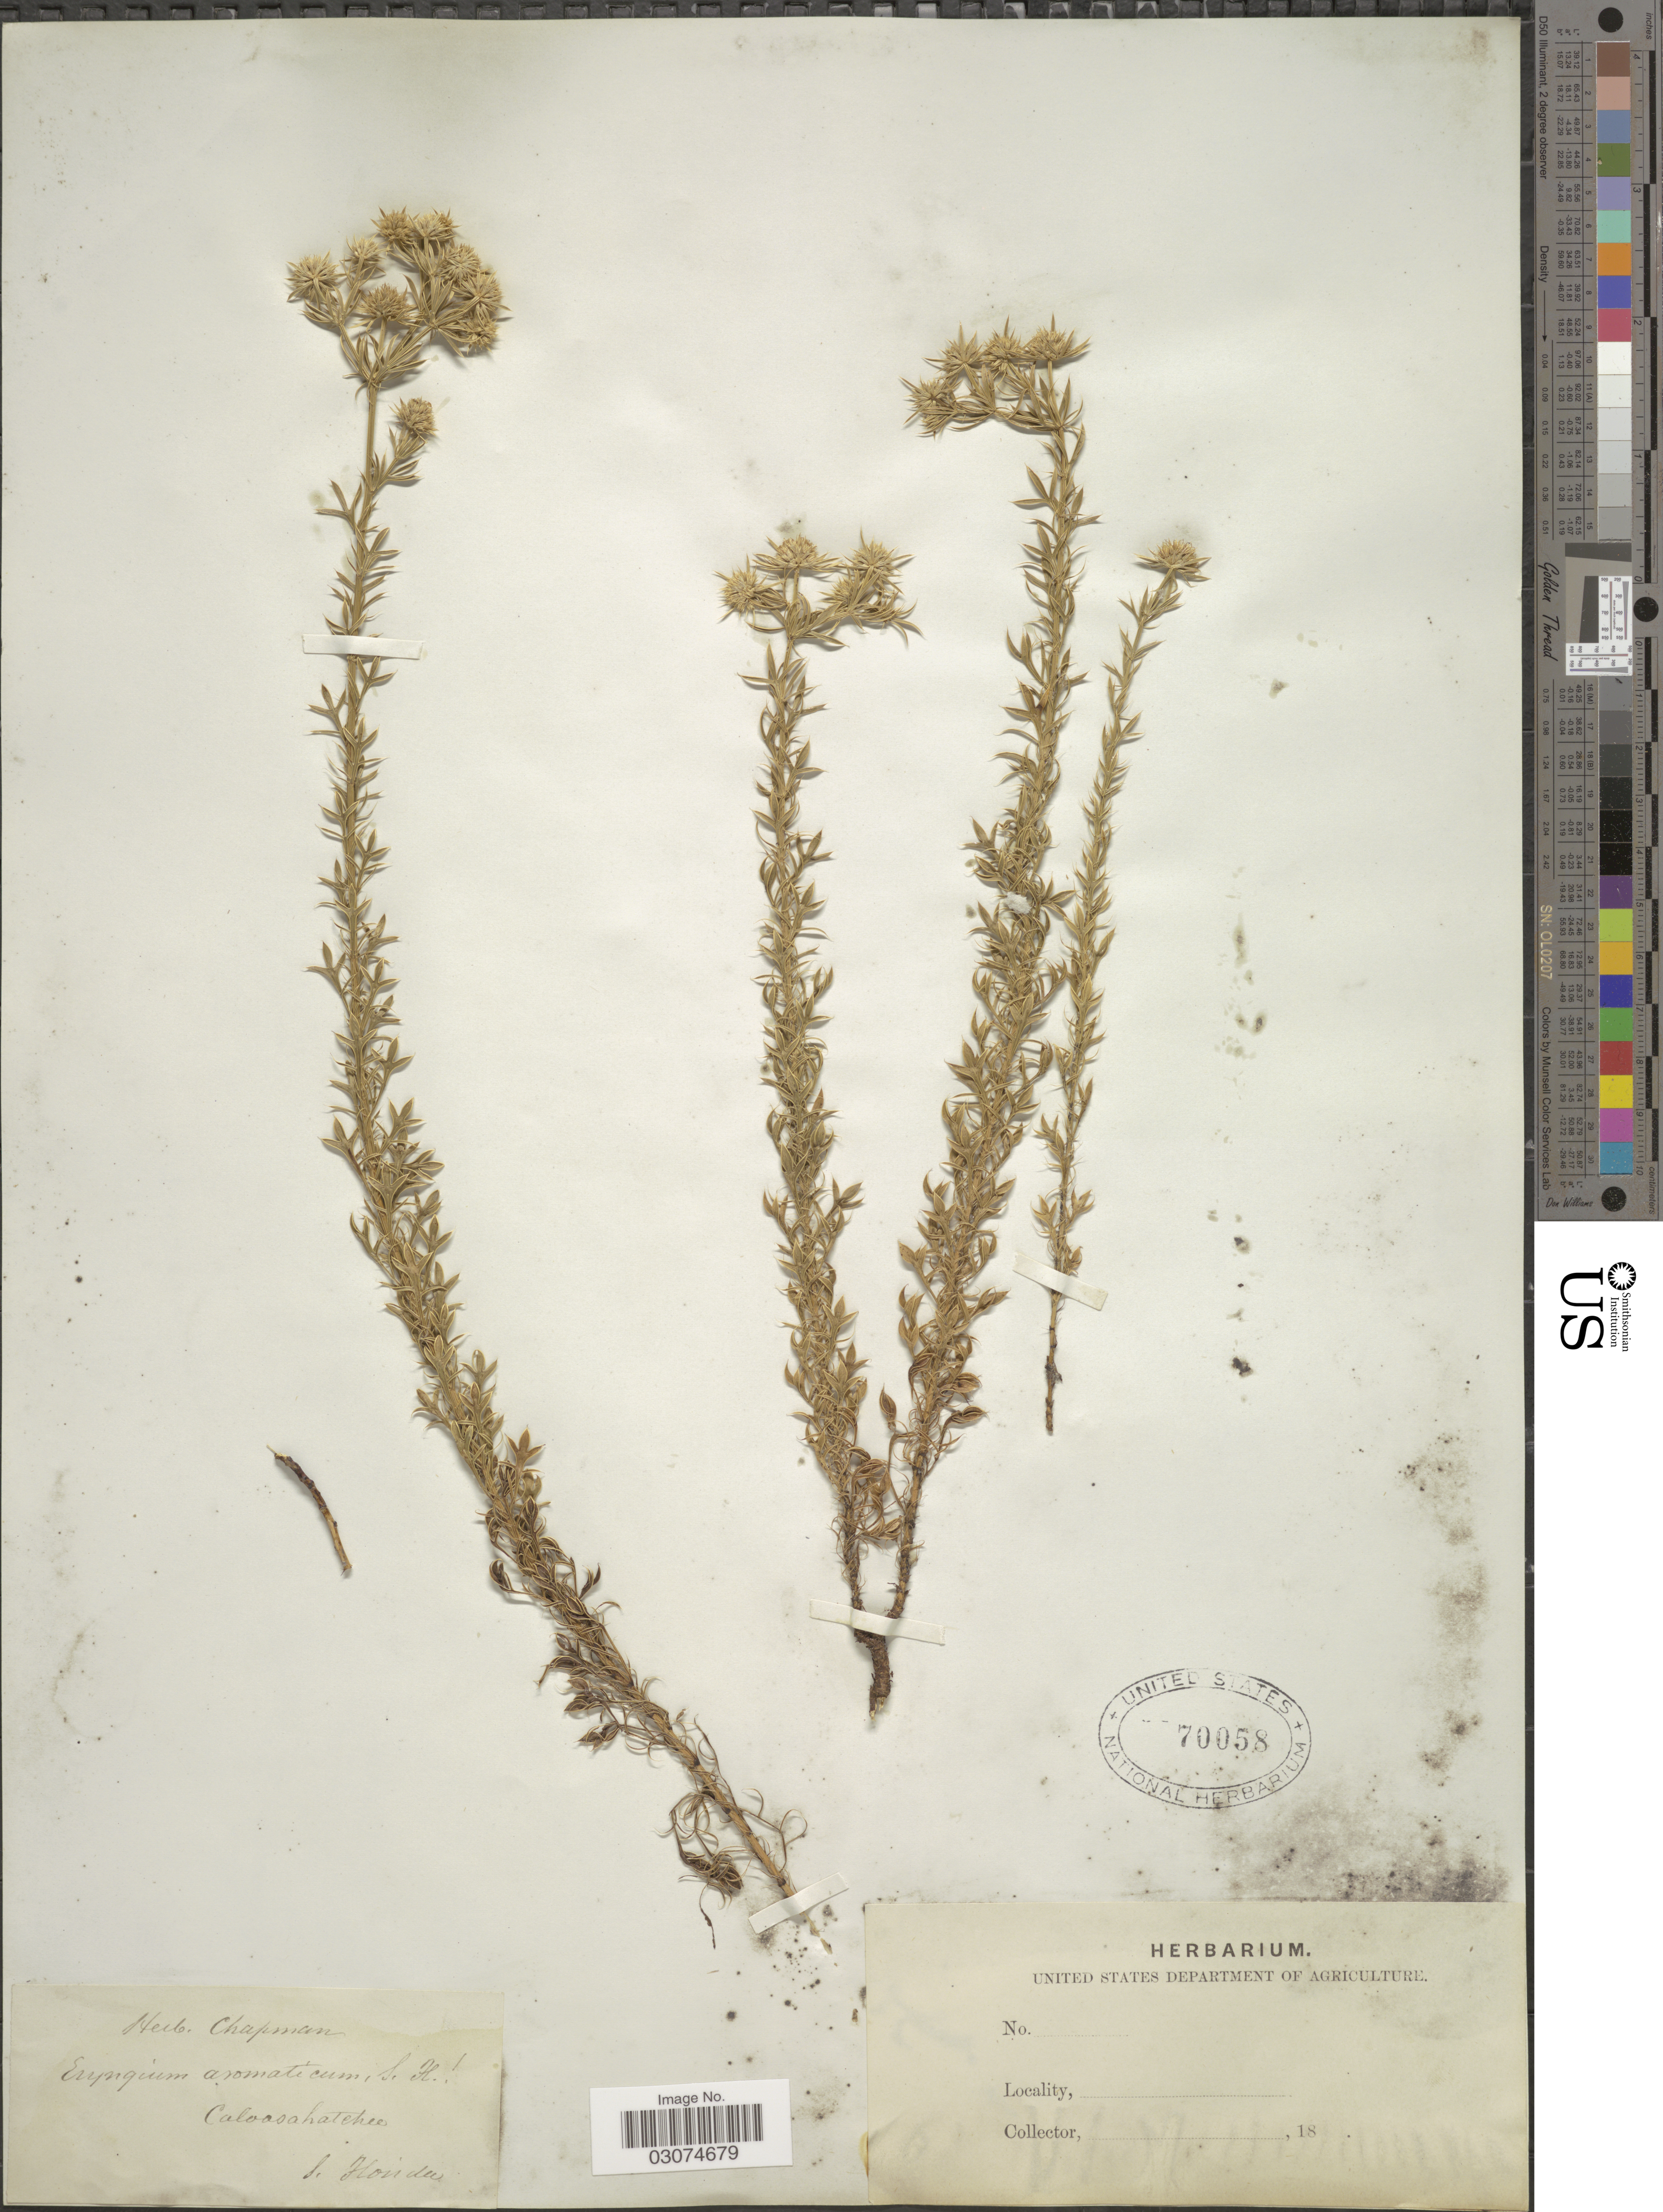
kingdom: Plantae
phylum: Tracheophyta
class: Magnoliopsida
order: Apiales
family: Apiaceae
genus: Eryngium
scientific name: Eryngium aromaticum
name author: Baldwin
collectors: ex herb. Chapman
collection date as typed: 18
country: United States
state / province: Florida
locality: Caloosahatchee, S. Florida.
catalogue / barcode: US 70058